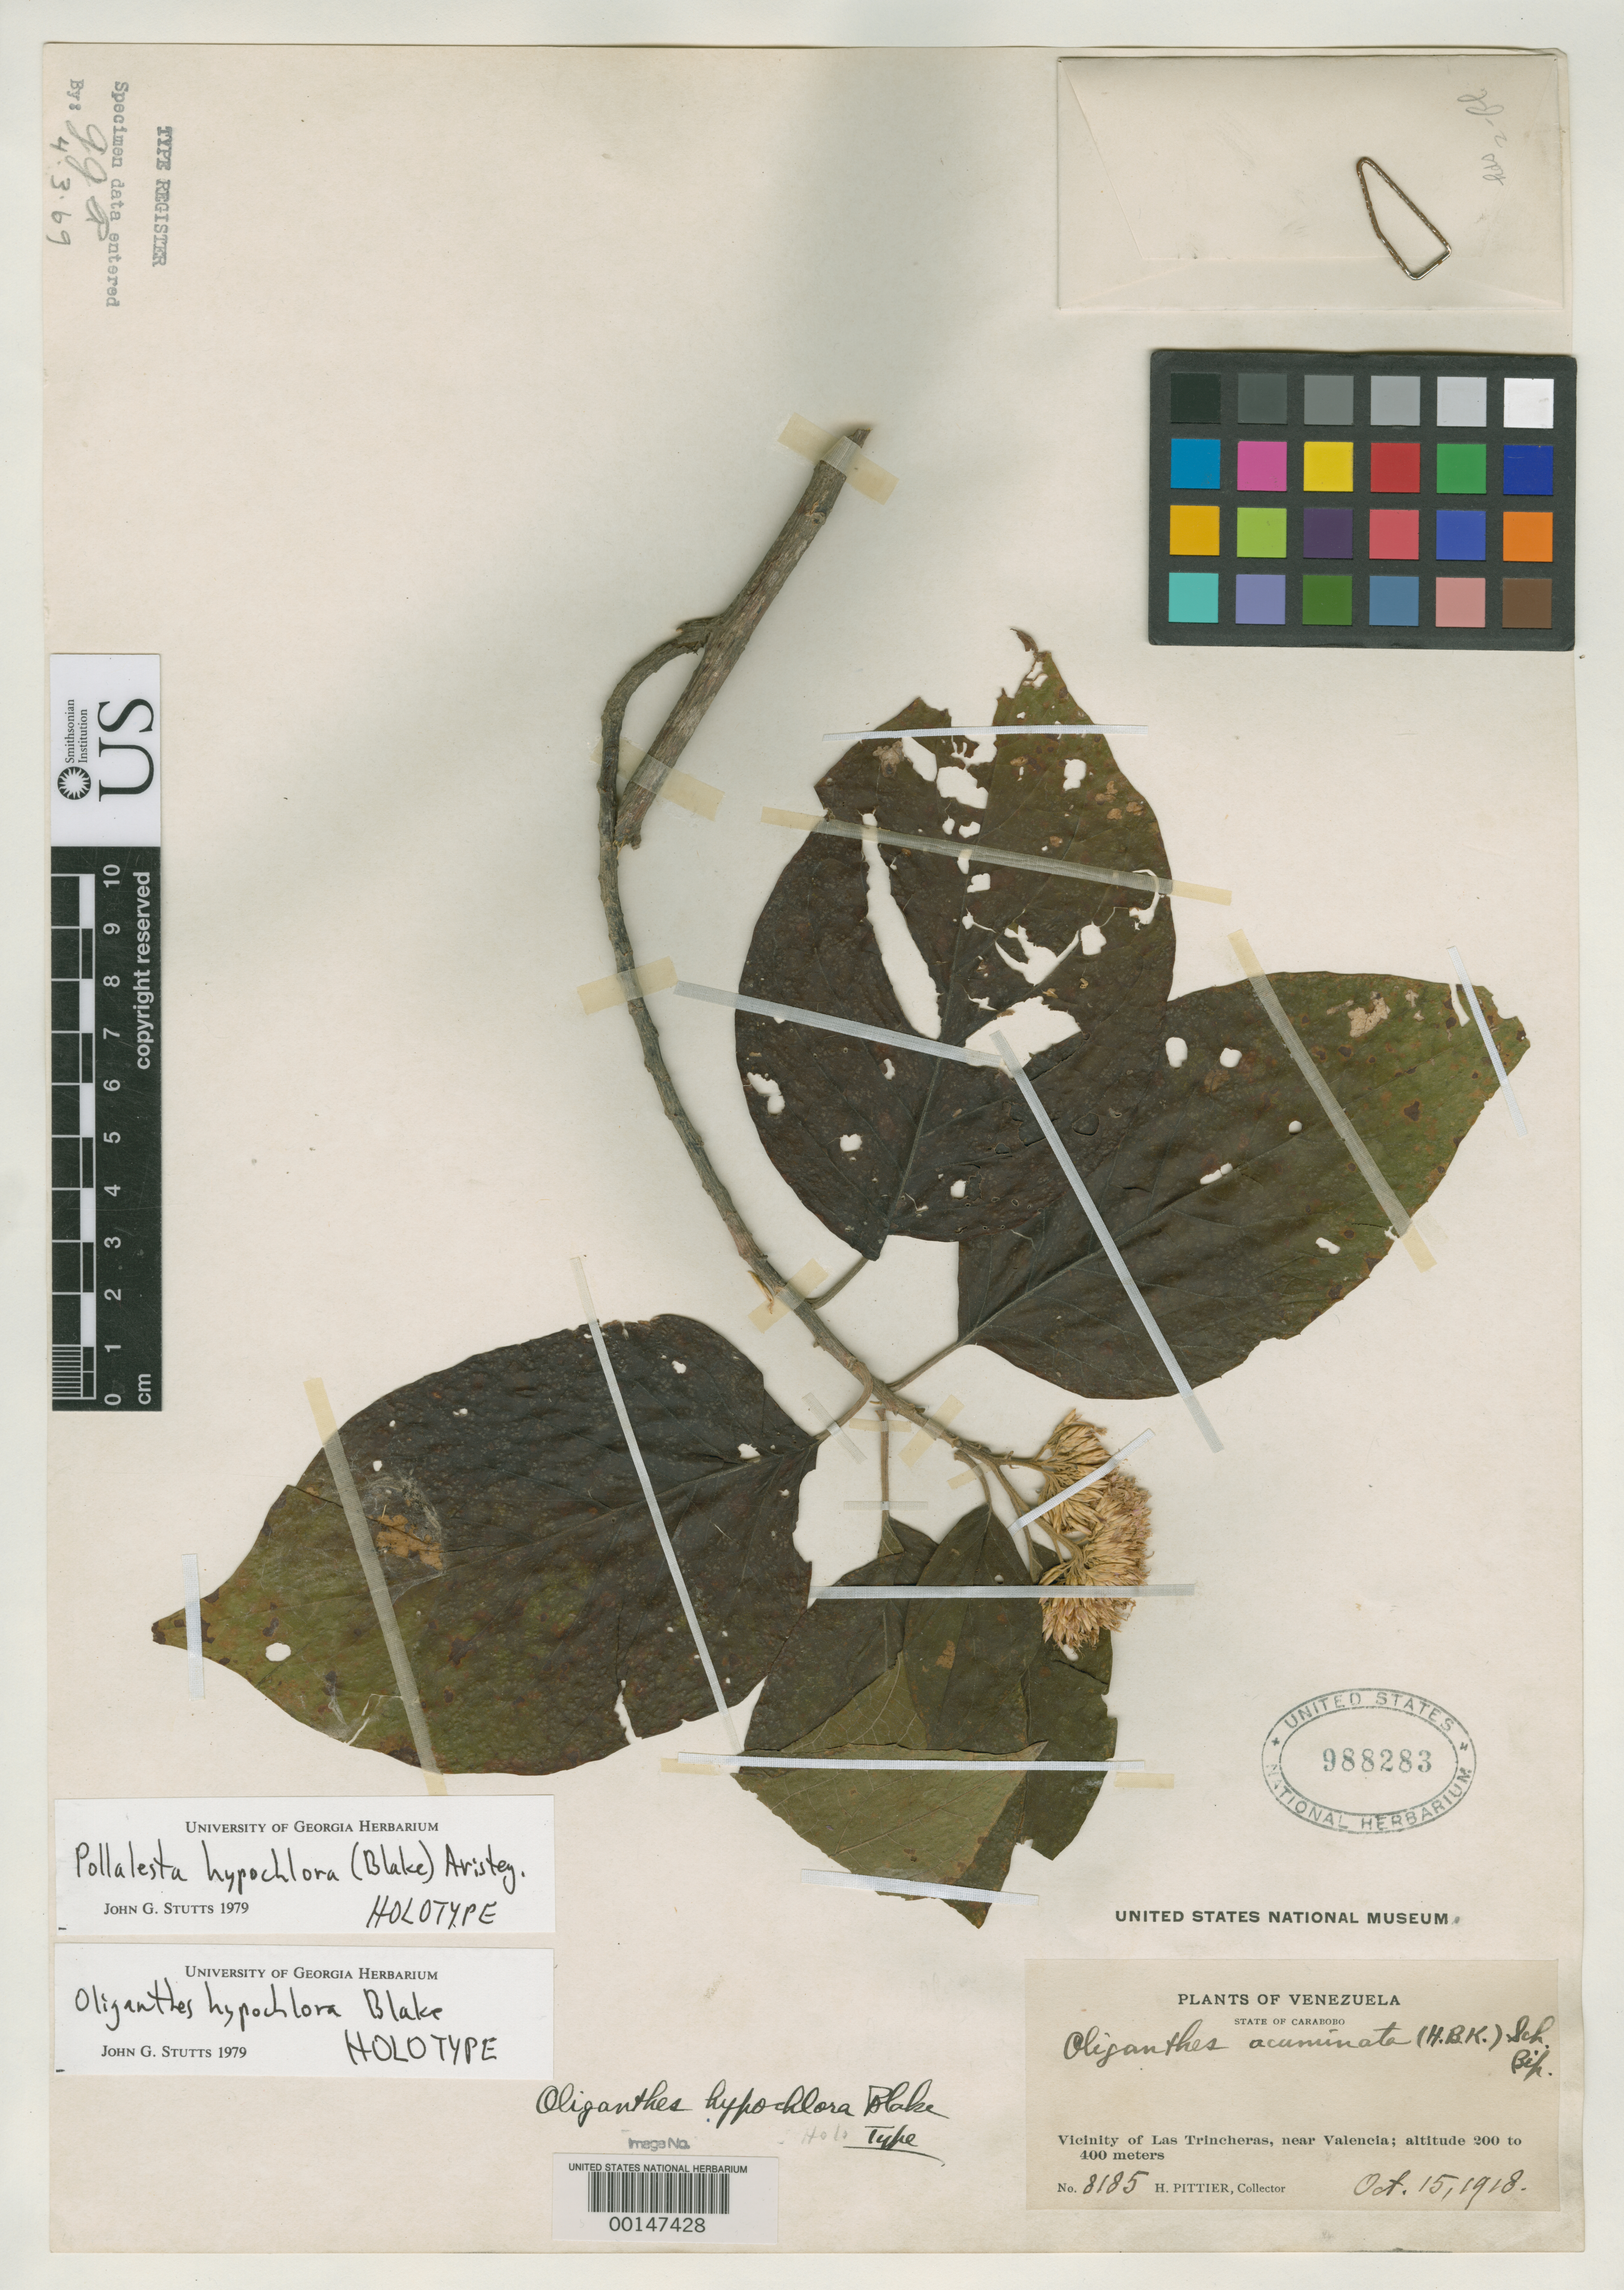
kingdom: Plantae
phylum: Tracheophyta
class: Magnoliopsida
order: Asterales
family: Asteraceae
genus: Oliganthes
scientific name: Oliganthes hypochlora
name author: S.F. Blake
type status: Holotype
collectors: H. F. Pittier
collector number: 8185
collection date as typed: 15 Oct 1918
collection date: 1918-10-15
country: Venezuela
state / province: Carabobo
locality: Vicinity of Las Trincheras, near Valencia.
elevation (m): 200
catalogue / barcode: US 988283